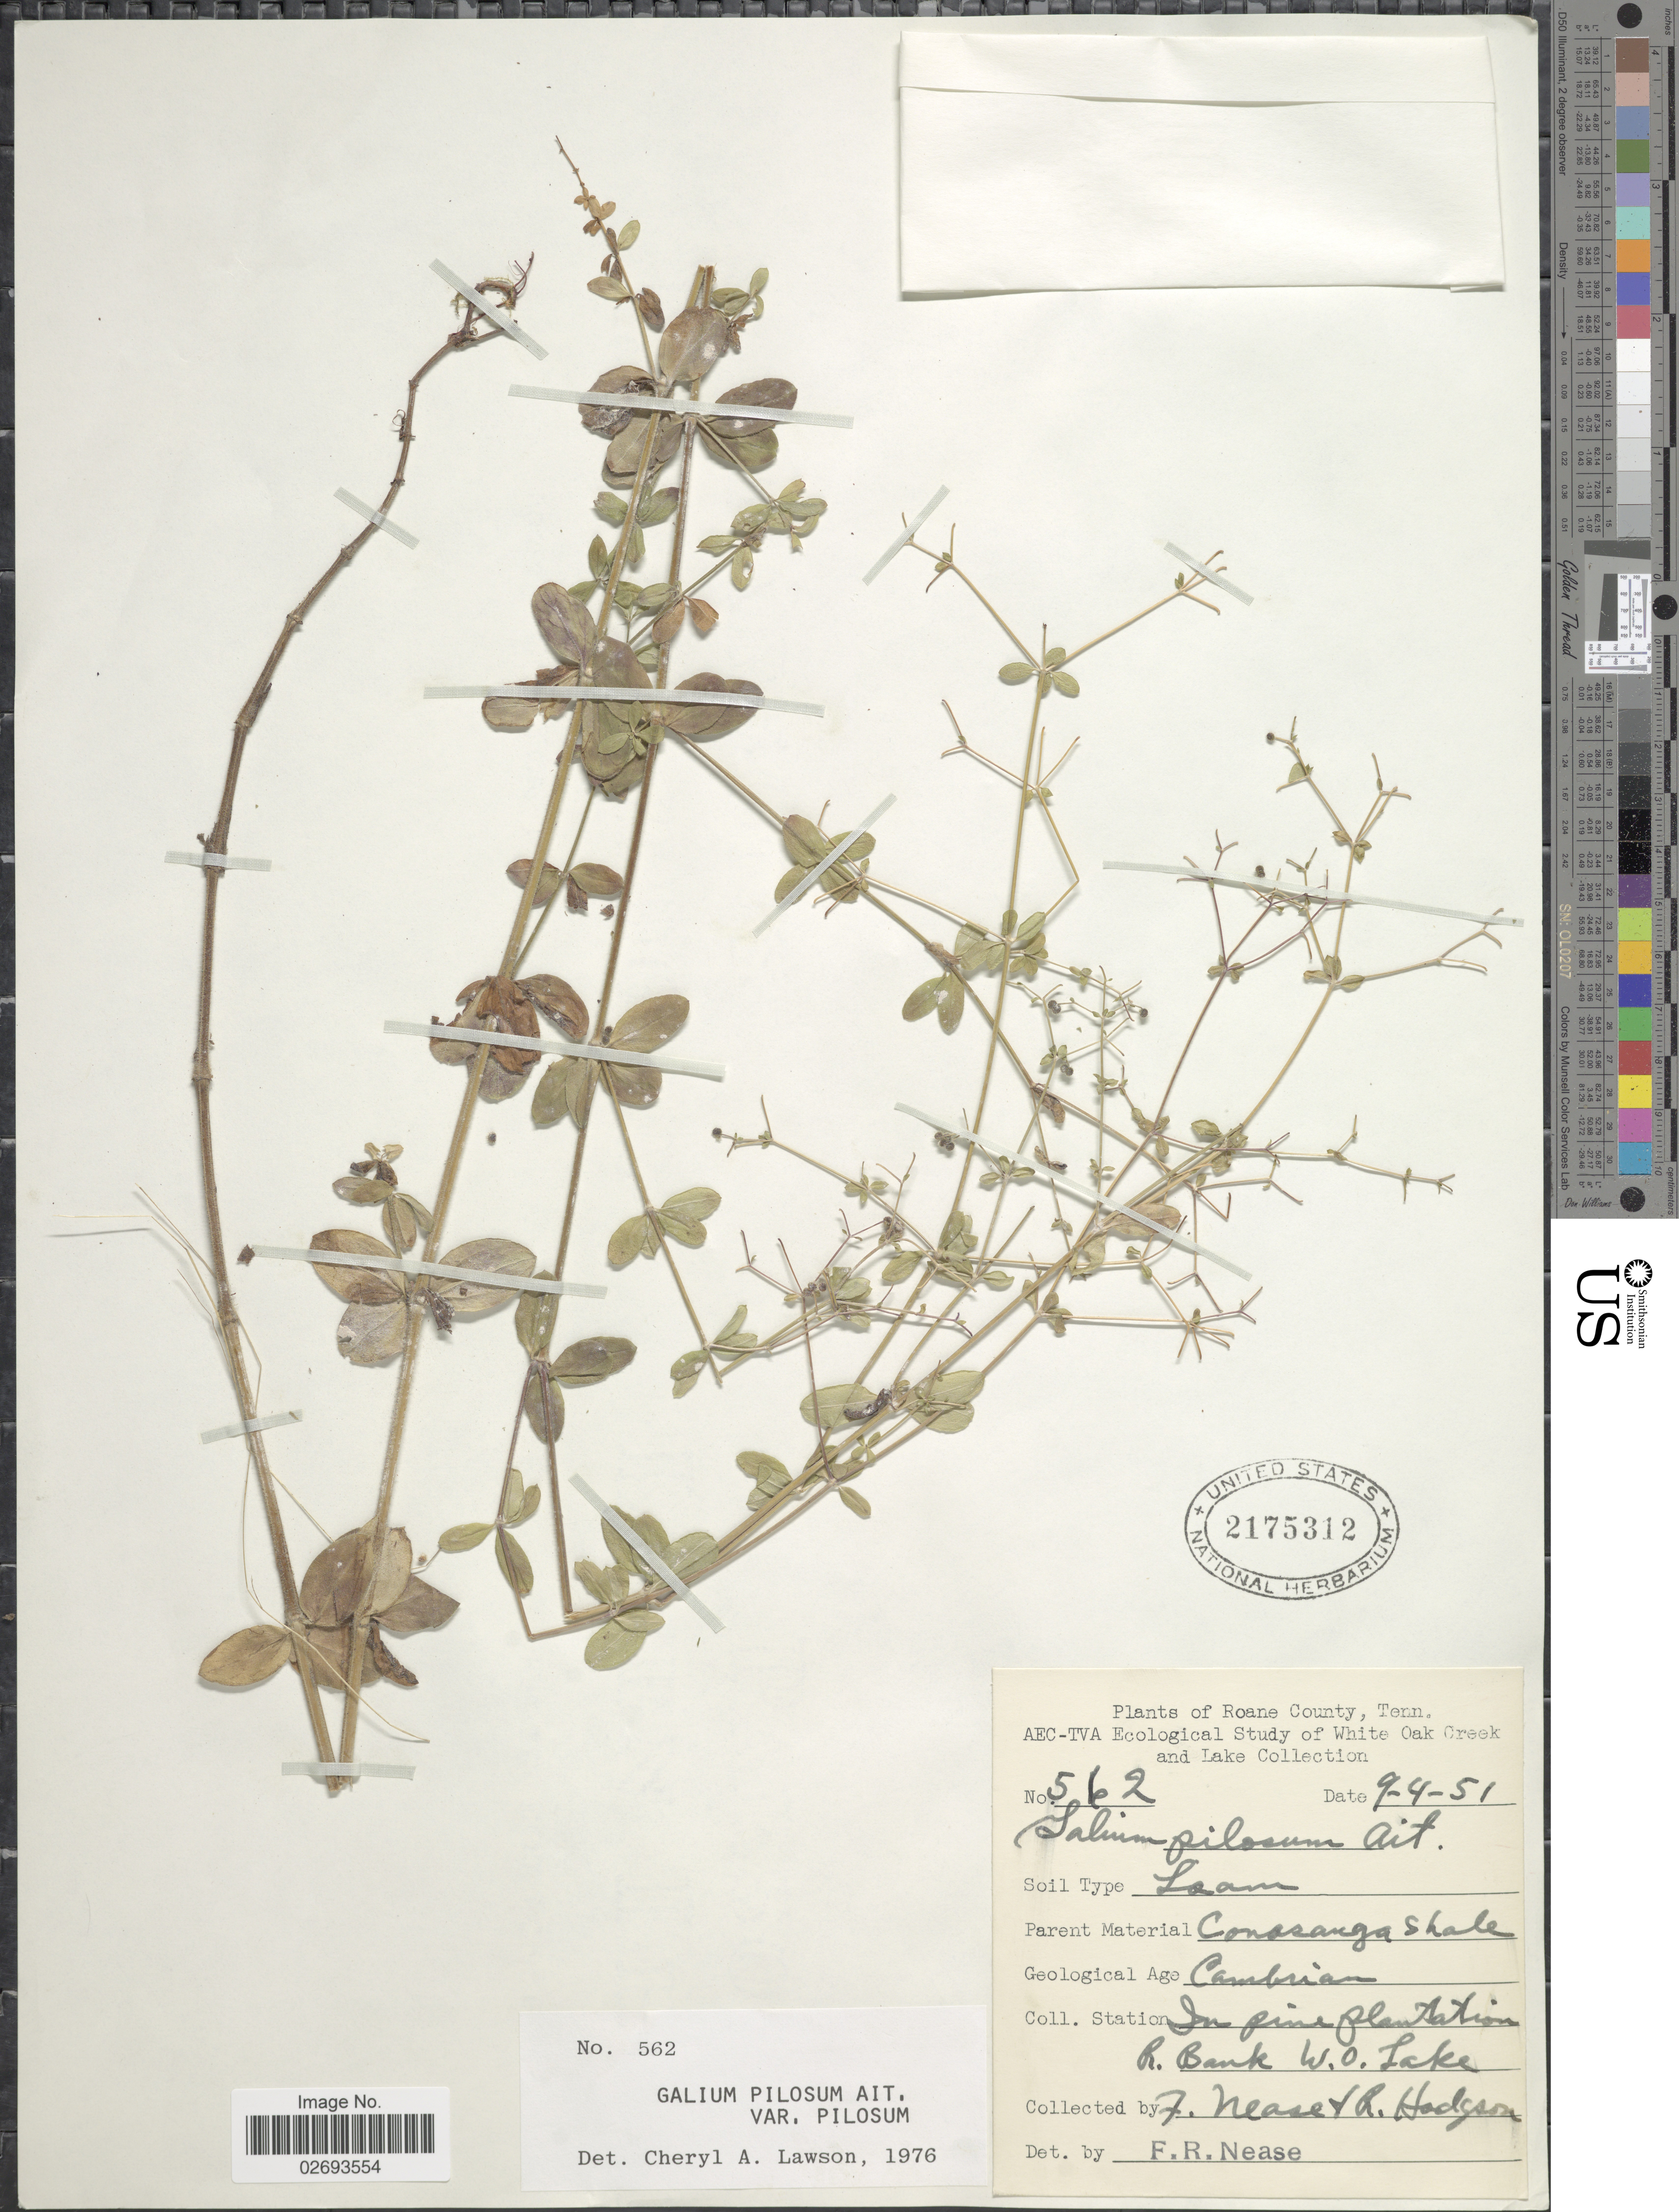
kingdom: Plantae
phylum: Tracheophyta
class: Magnoliopsida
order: Gentianales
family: Rubiaceae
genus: Galium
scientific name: Galium pilosum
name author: Aiton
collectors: F. Nease & R. Hodgson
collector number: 562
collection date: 1951-09-04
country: United States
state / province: Tennessee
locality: Roane County, in pine station R. Bank W.O. Lake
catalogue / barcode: US 2175312